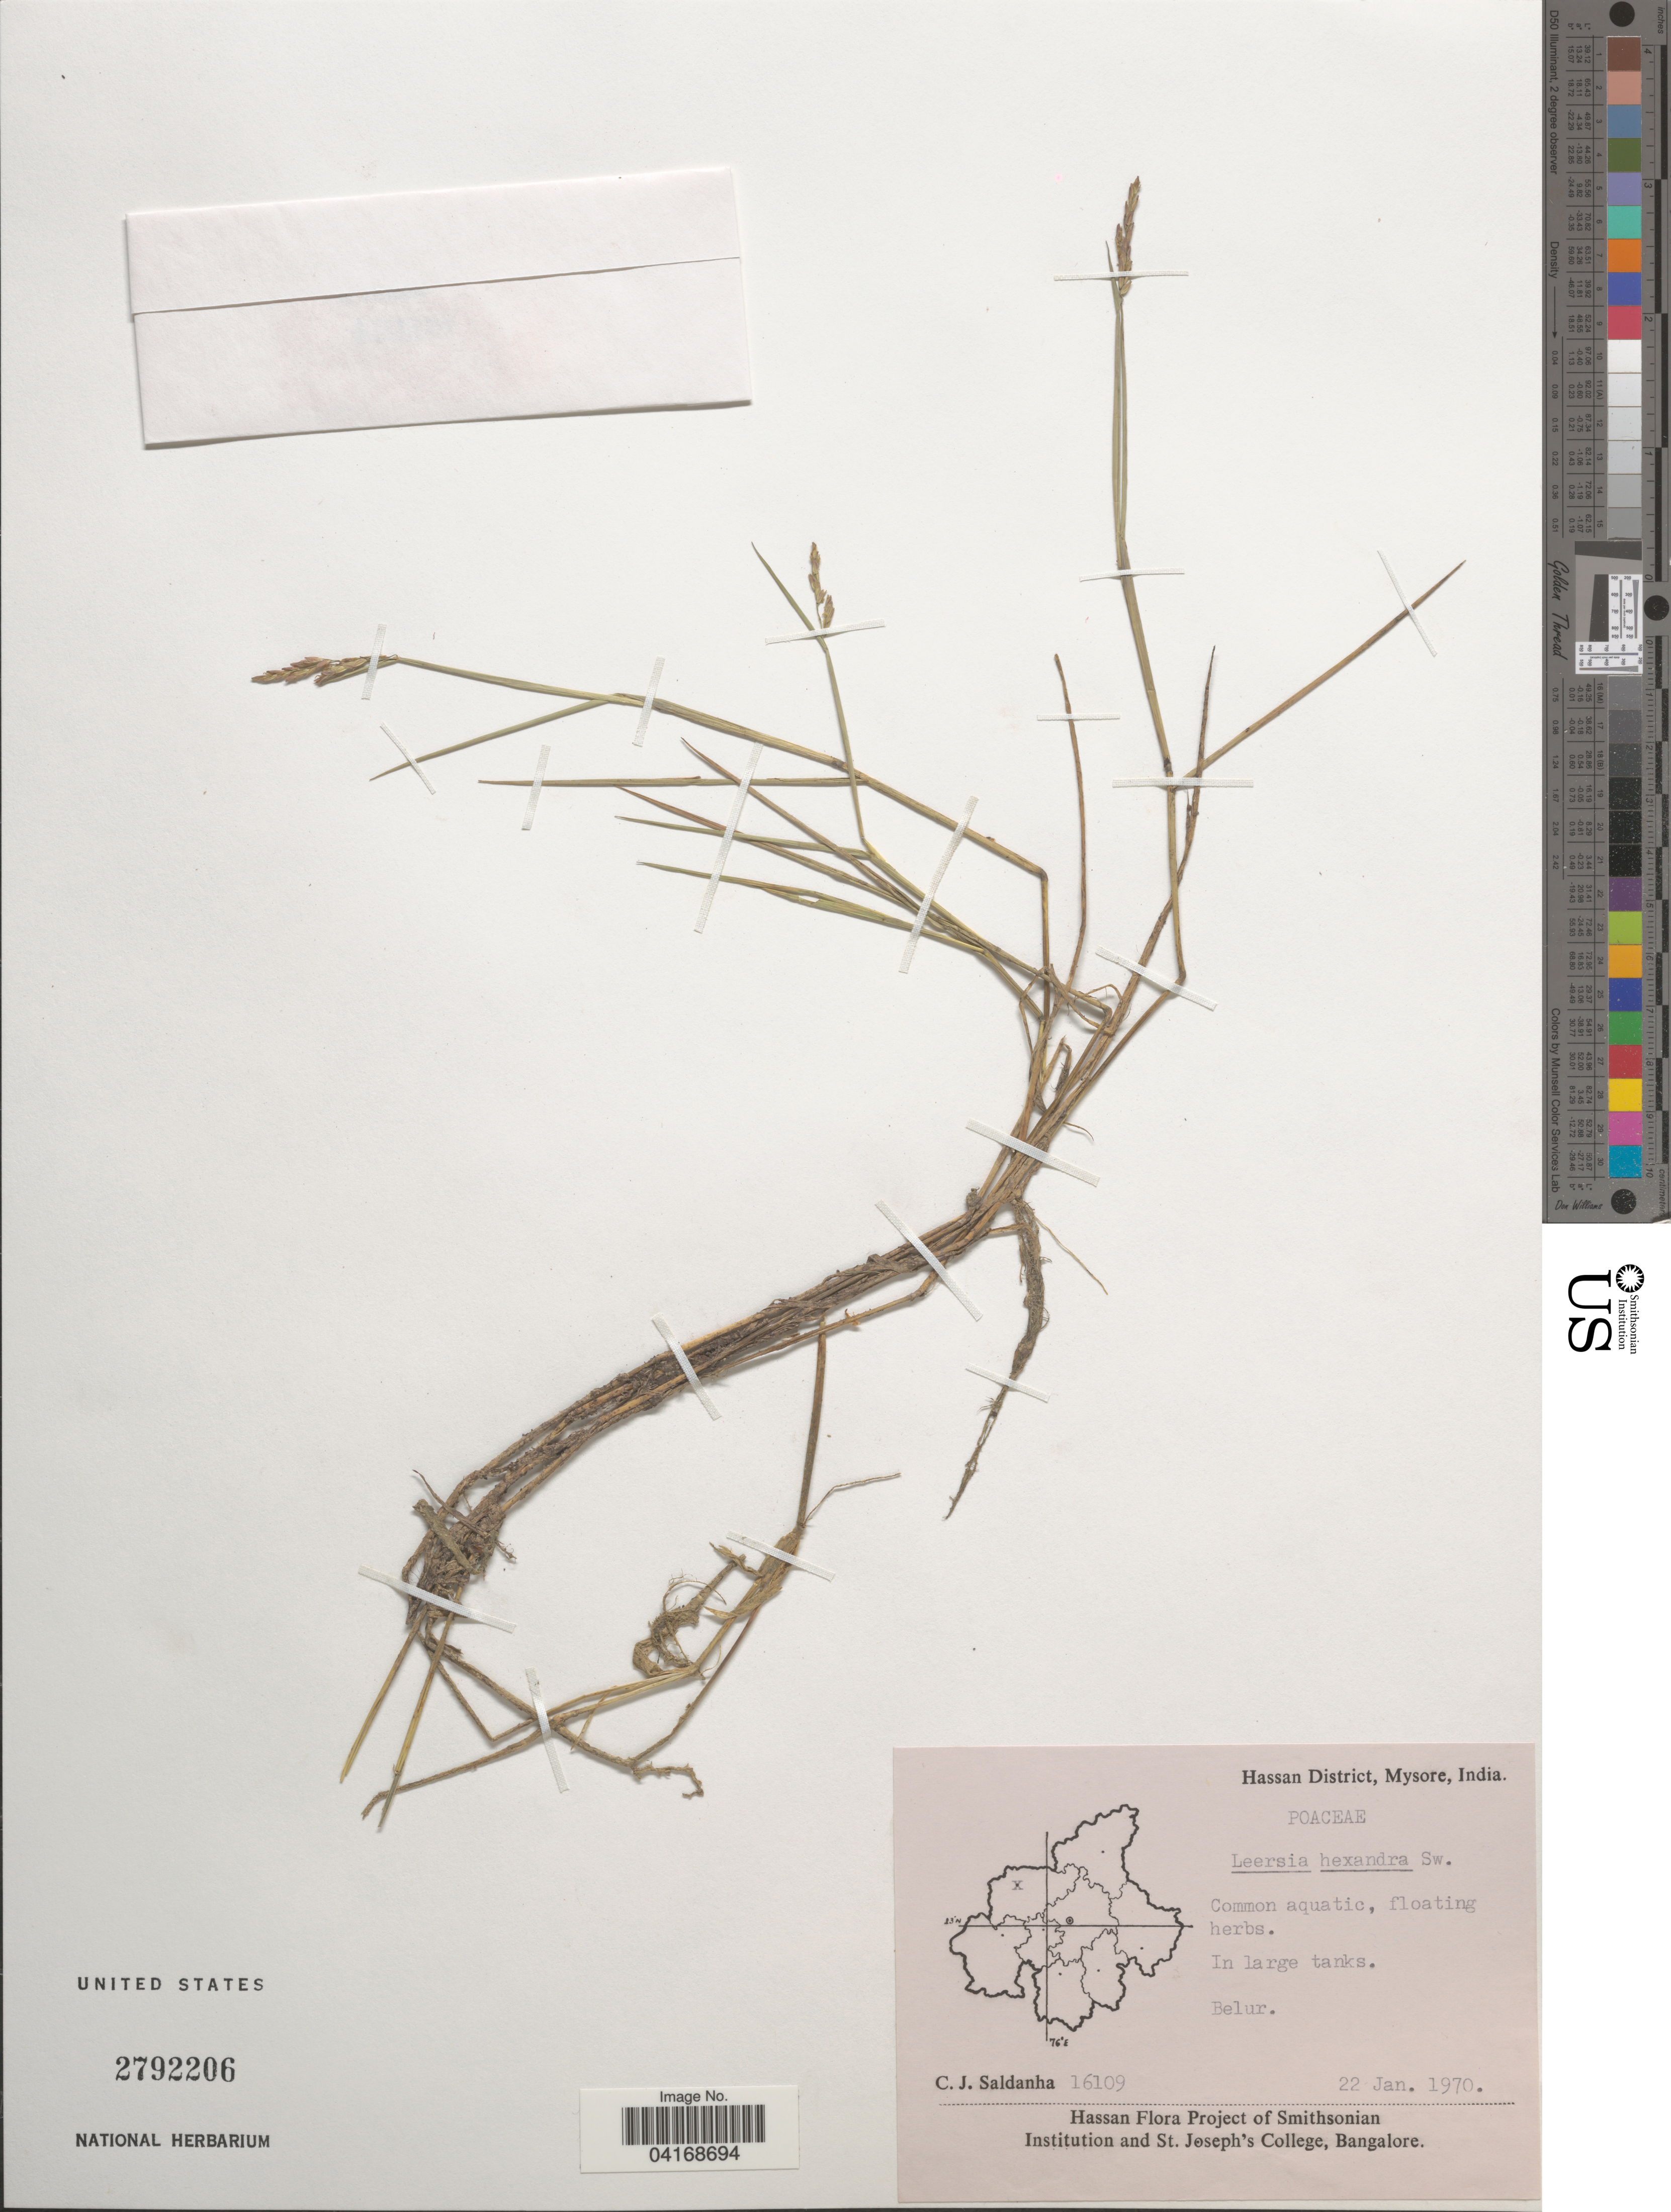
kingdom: Plantae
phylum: Tracheophyta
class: Liliopsida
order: Poales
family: Poaceae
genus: Leersia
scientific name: Leersia hexandra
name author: Sw.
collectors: C. J. Saldanha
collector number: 16109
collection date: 1970-01-22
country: India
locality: Hassan District, Mysore. Belur.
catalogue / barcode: US 2792206